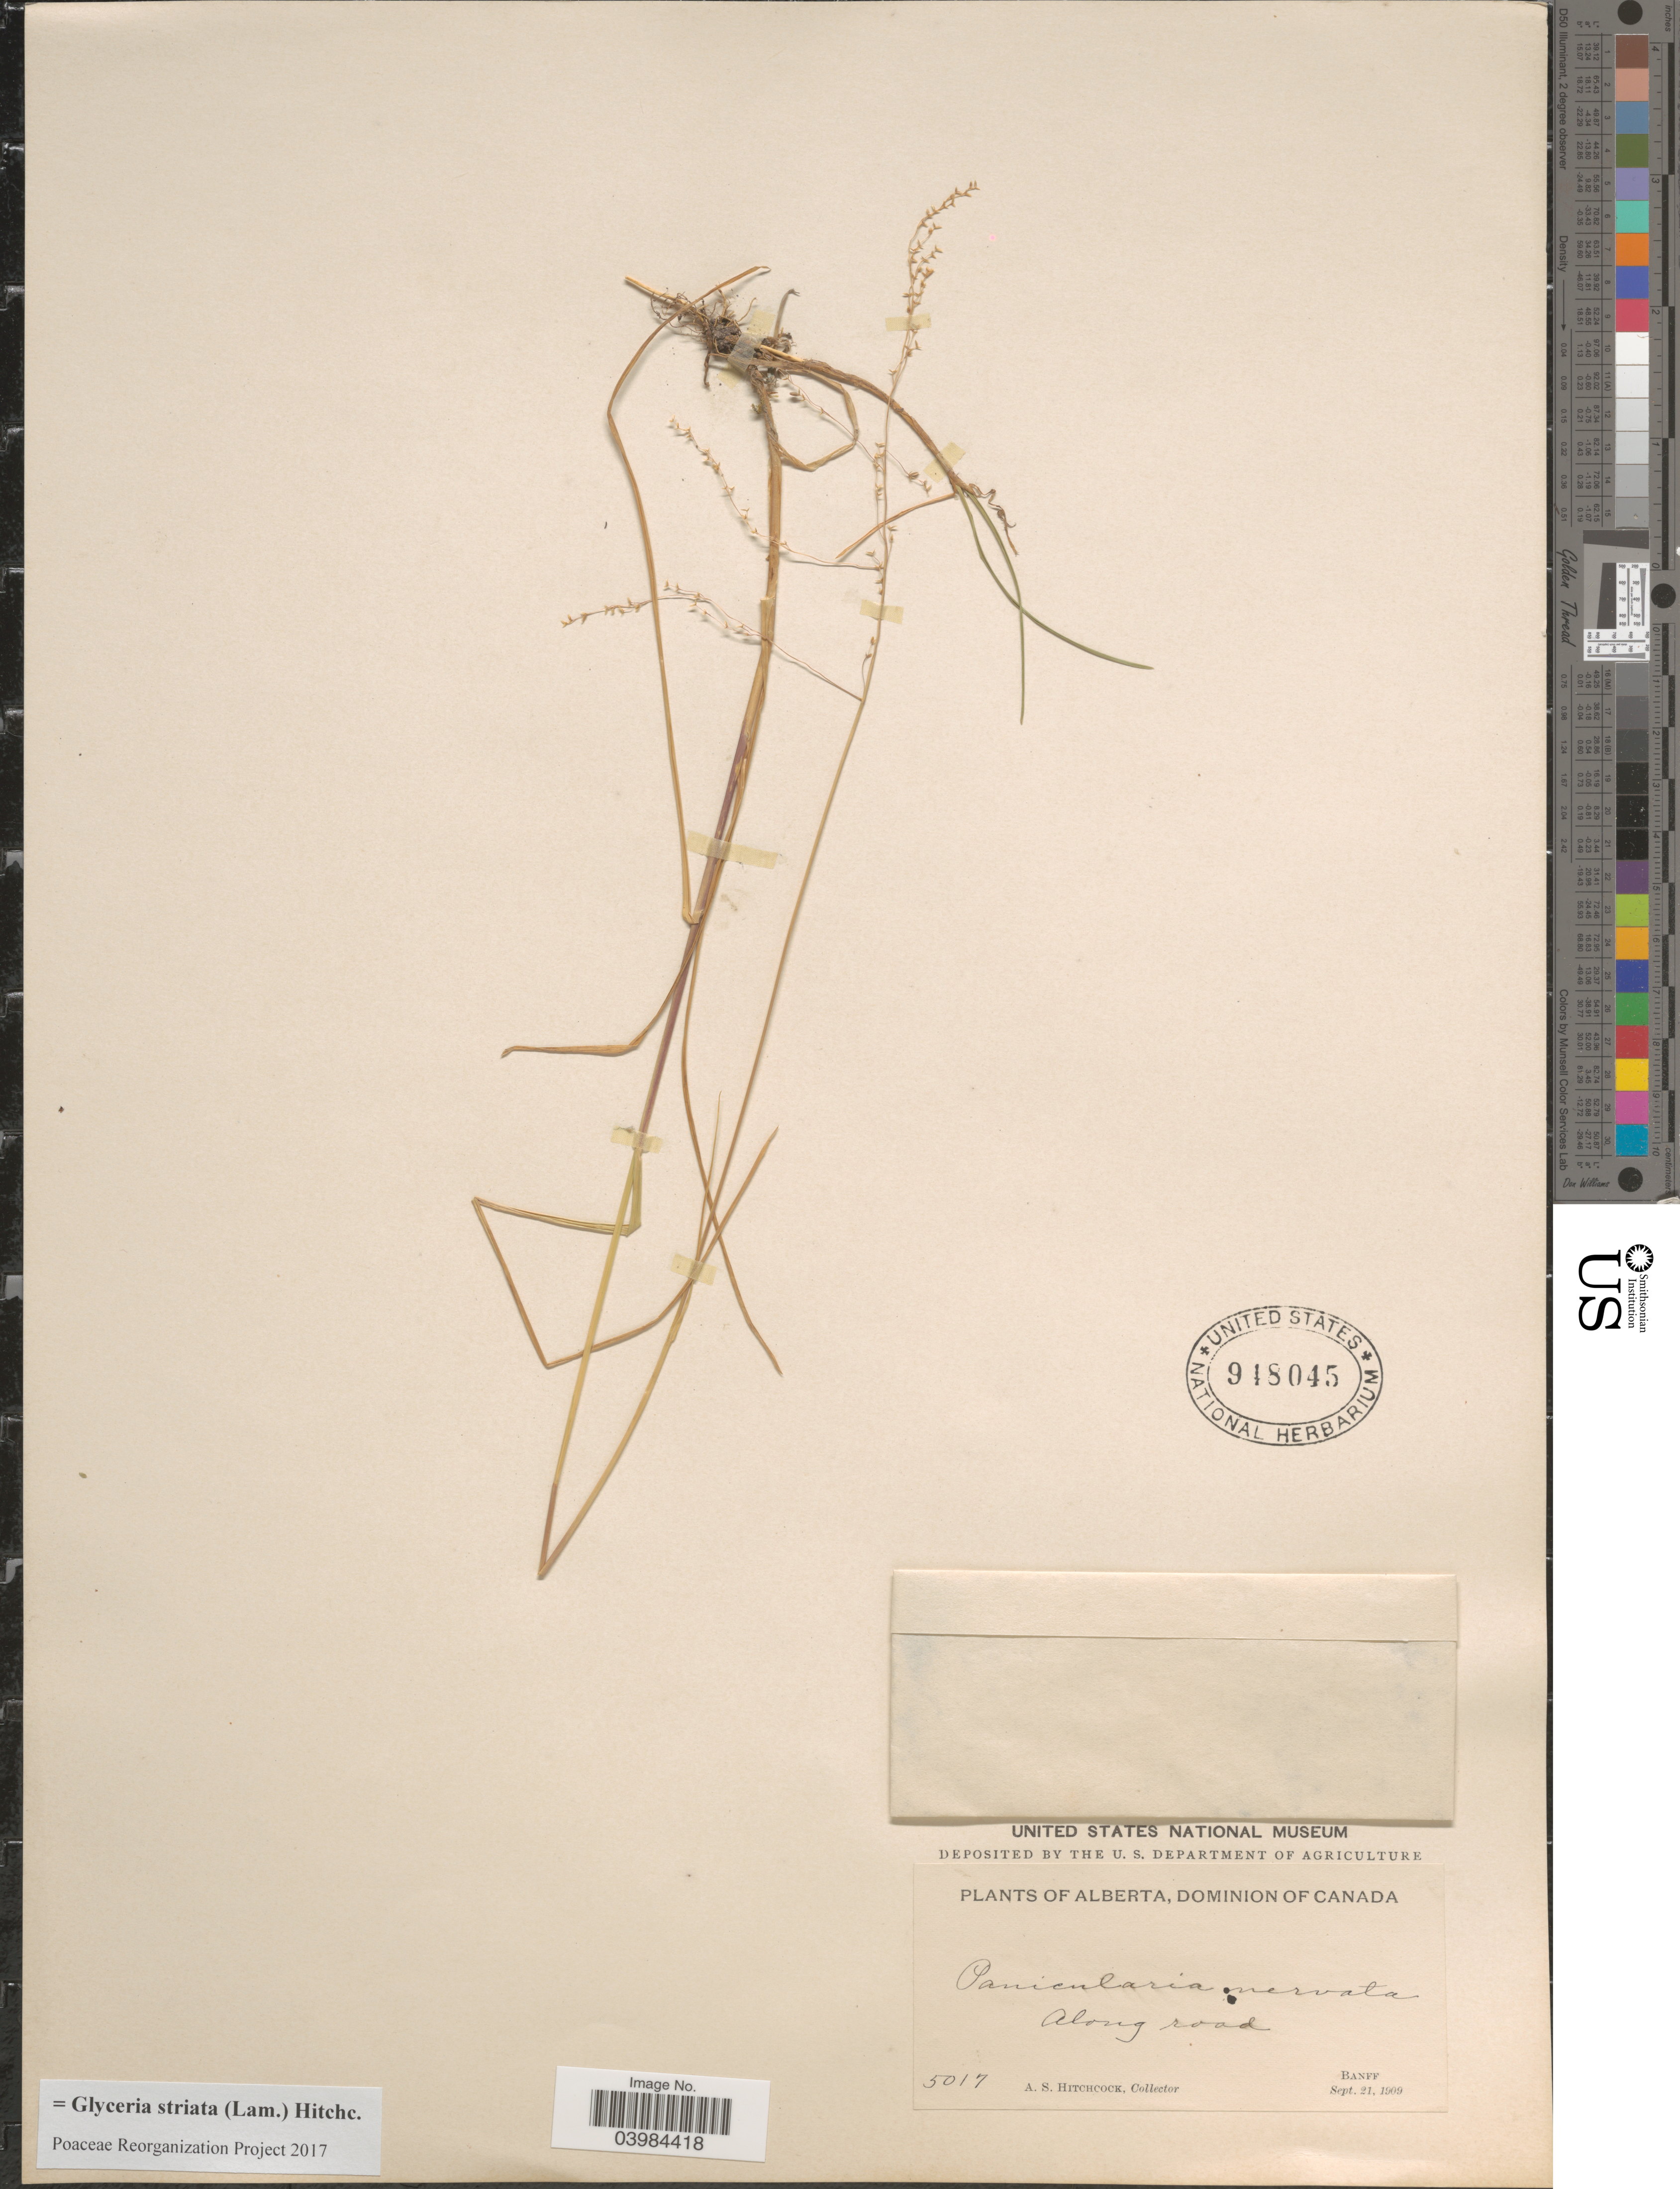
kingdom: Plantae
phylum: Tracheophyta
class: Liliopsida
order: Poales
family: Poaceae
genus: Glyceria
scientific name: Glyceria striata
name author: (Lam.) Hitchc.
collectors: A. S. Hitchcock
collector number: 5017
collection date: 1909-09-21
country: Canada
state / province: Alberta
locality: Dominion of Canada. Along road. Banff.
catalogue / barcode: US 918045